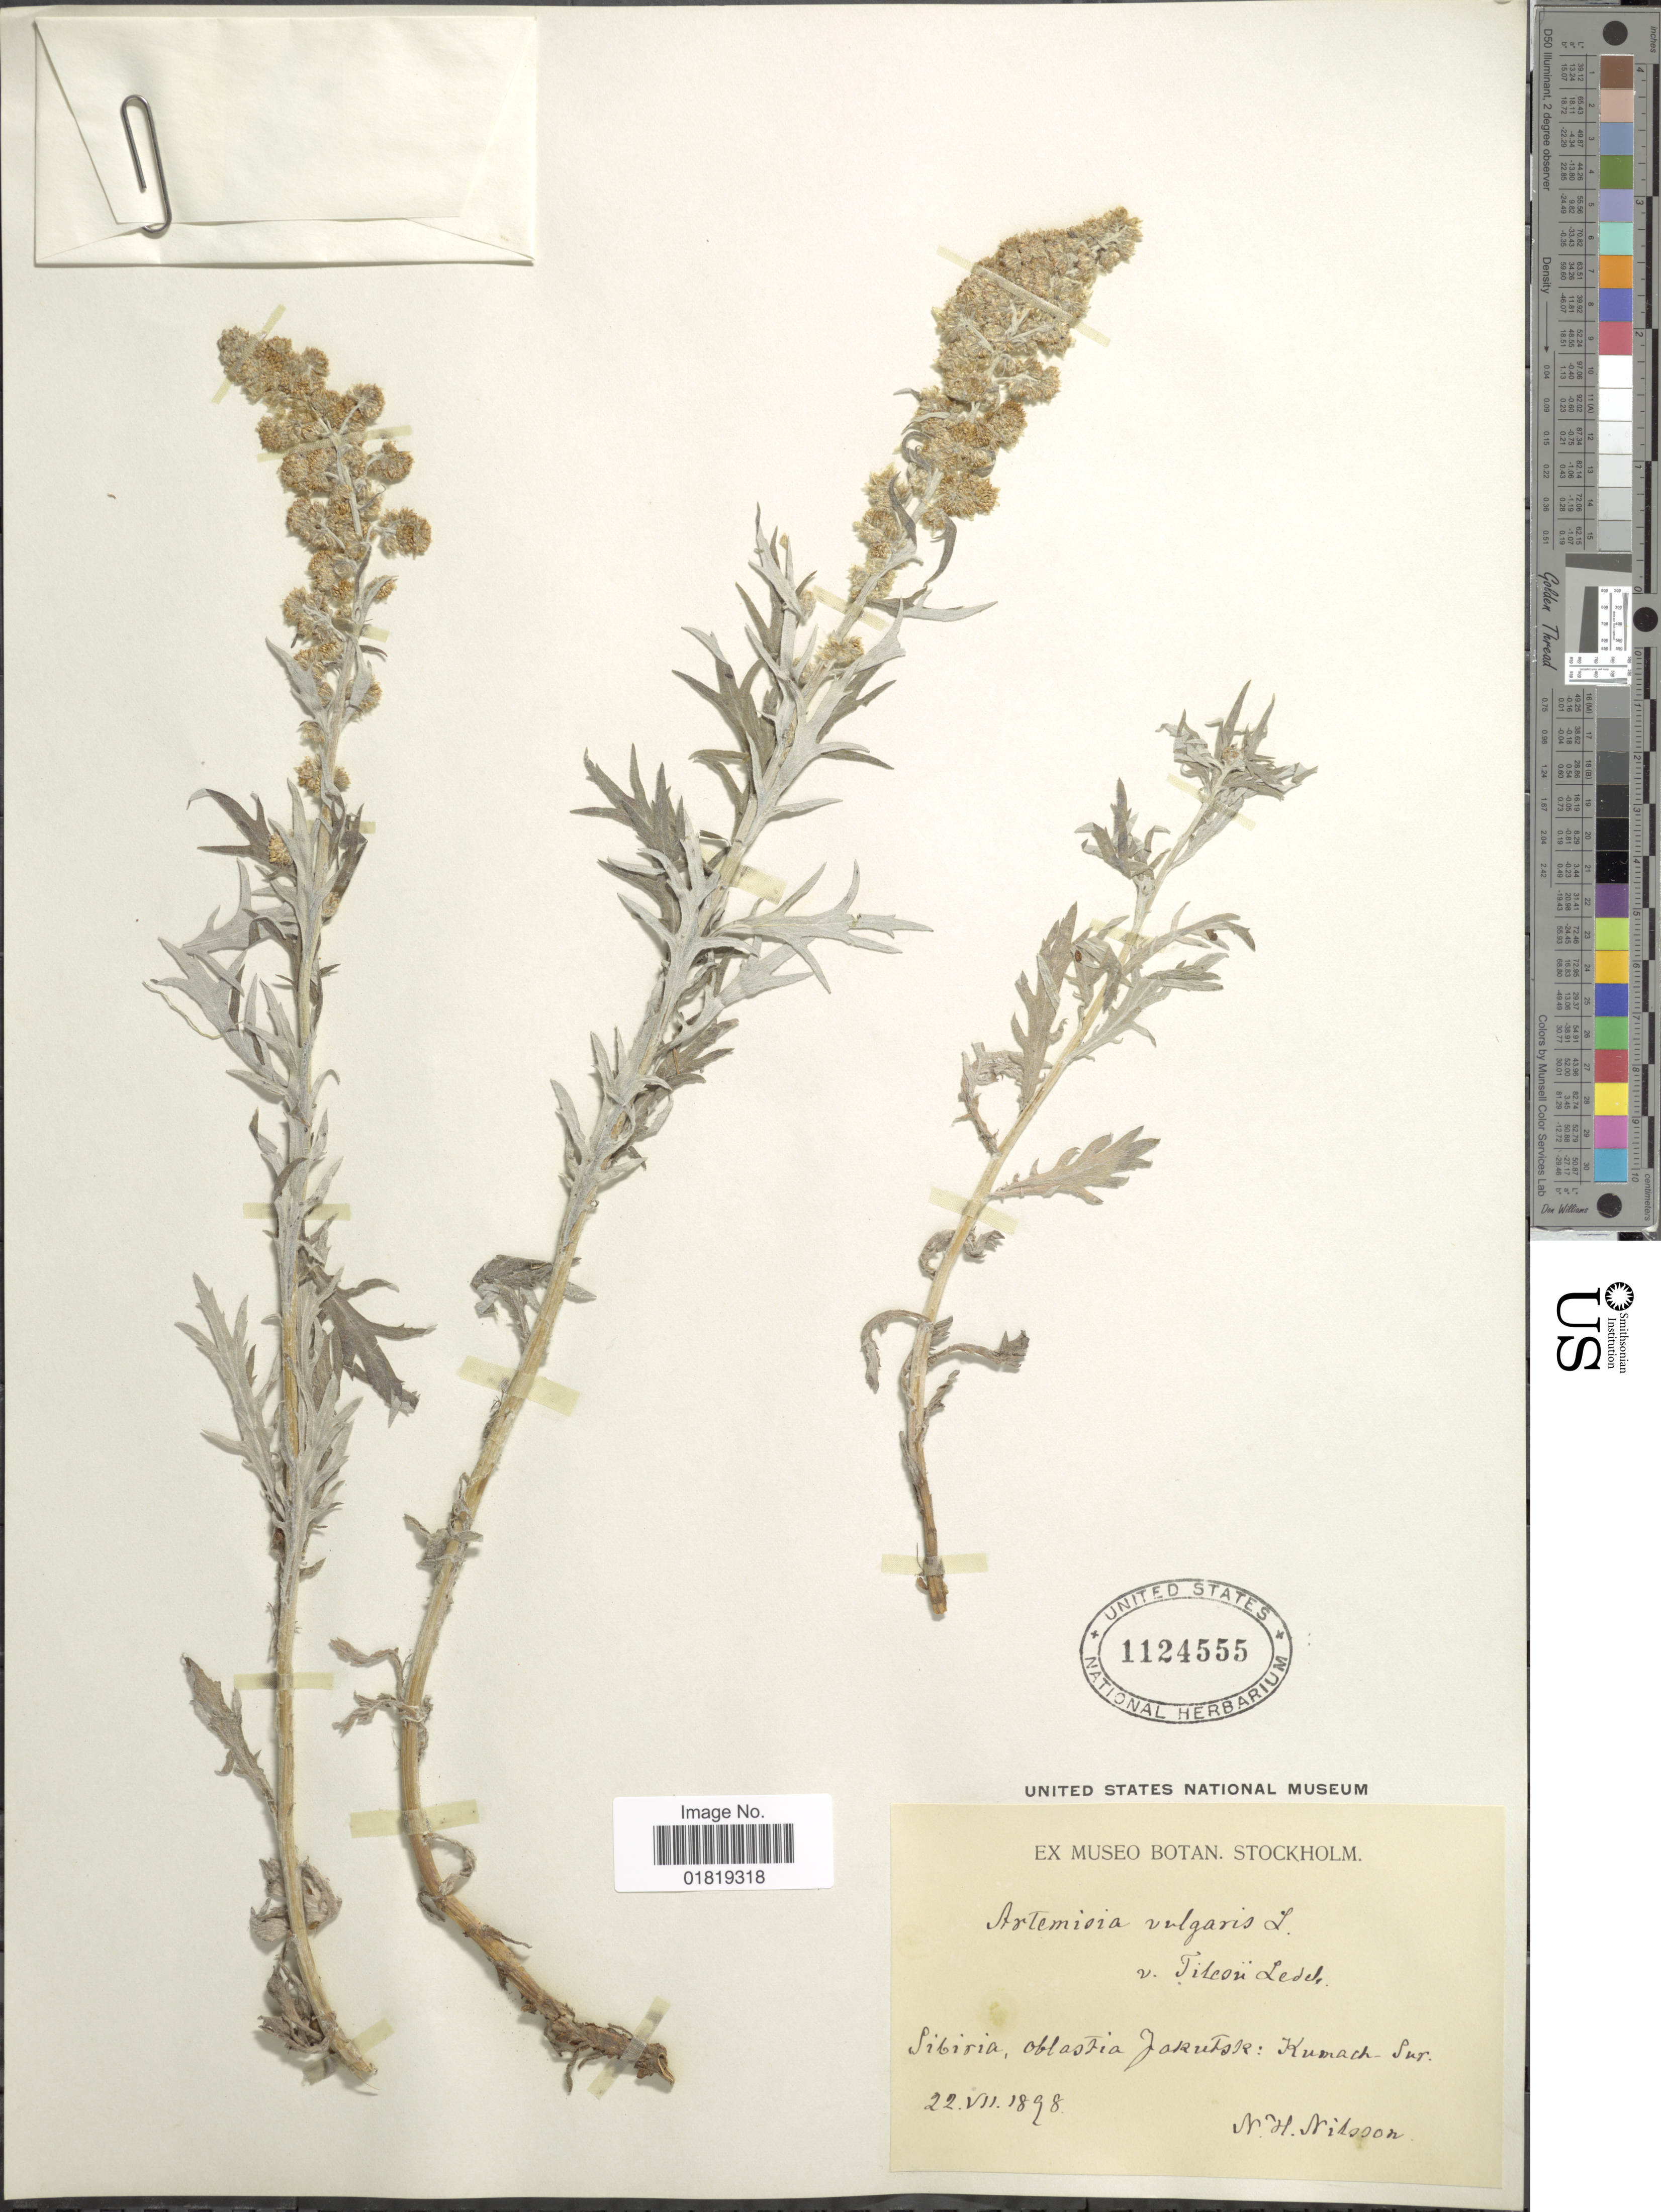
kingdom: Plantae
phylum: Tracheophyta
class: Magnoliopsida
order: Asterales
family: Asteraceae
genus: Artemisia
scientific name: Artemisia vulgaris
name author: L.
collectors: N. H. Nilsson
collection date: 1898-07-22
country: Russian Federation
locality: Sibiria, oblastia Jarubsk, Kumch-Sur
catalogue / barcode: US 1124555